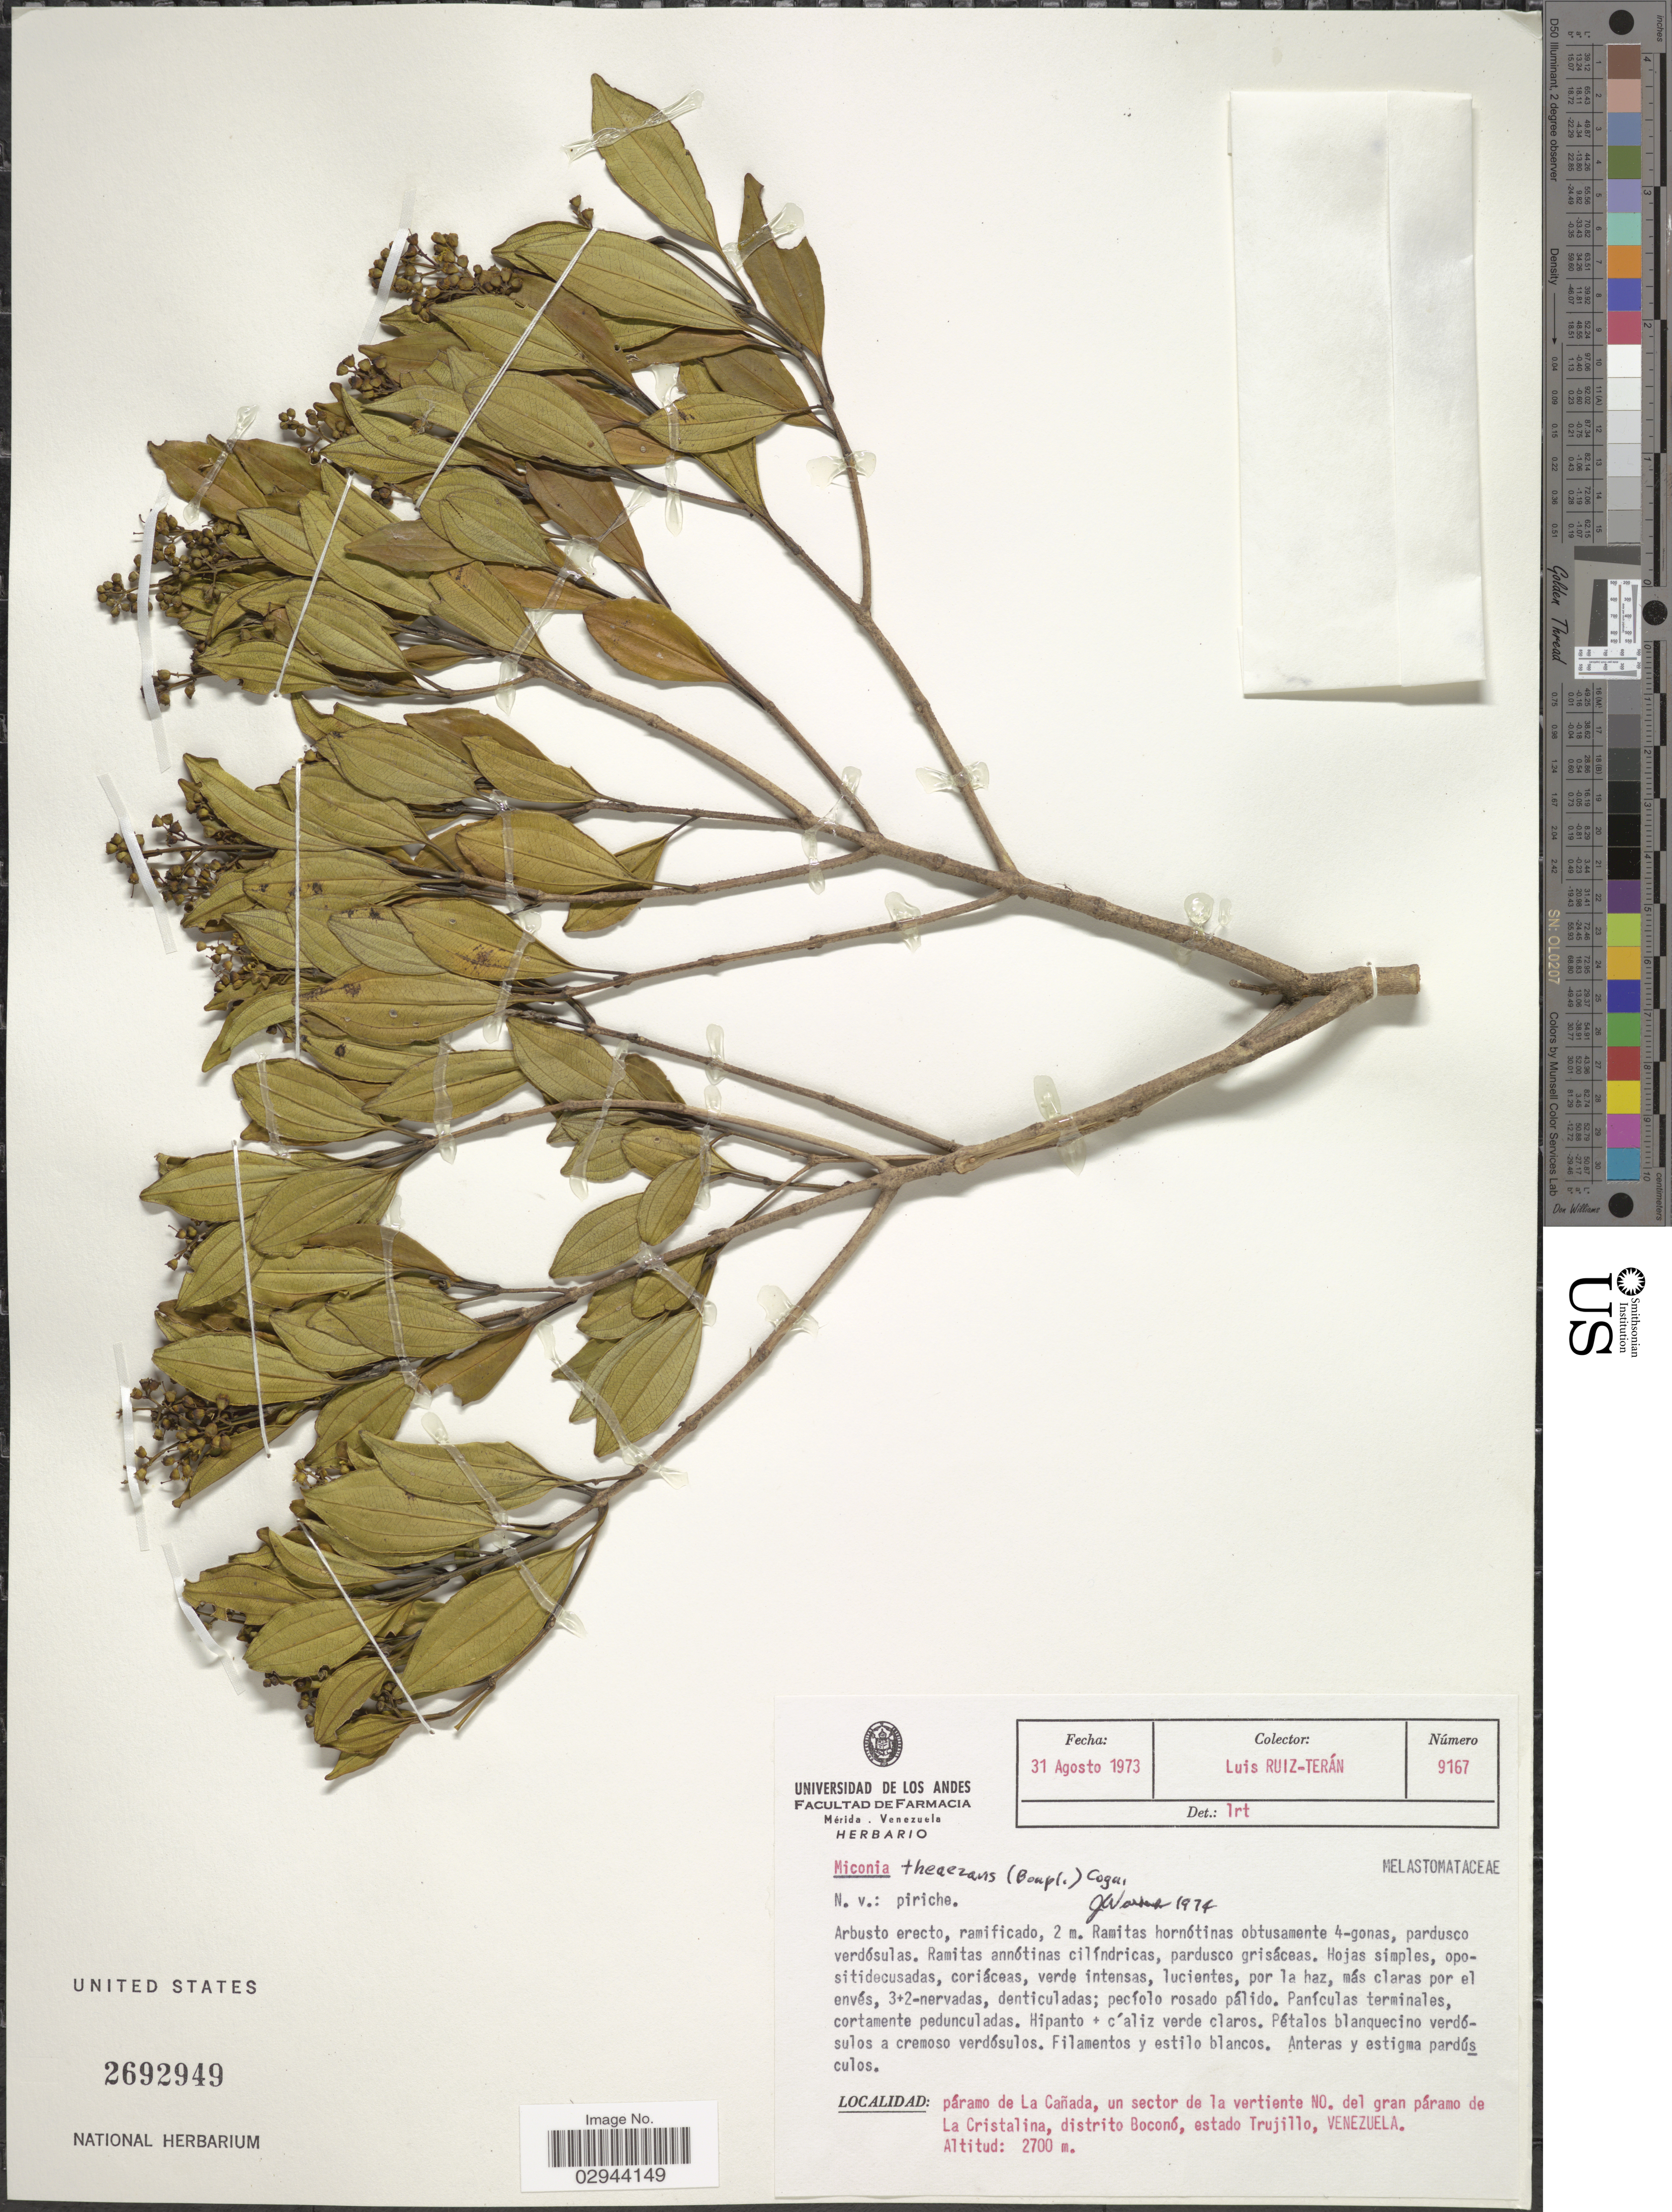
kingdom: Plantae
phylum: Tracheophyta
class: Magnoliopsida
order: Myrtales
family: Melastomataceae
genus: Miconia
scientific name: Miconia theizans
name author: (Bonpl.) Cogn.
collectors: L. Teran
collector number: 9167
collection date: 1973-08-31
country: Venezuela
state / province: Trujillo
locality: Páramo de La Cañada, un sector de la vertiente NO. del gran páramo de La Cristalina, distrito Boconó.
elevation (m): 2700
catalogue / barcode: US 2692949